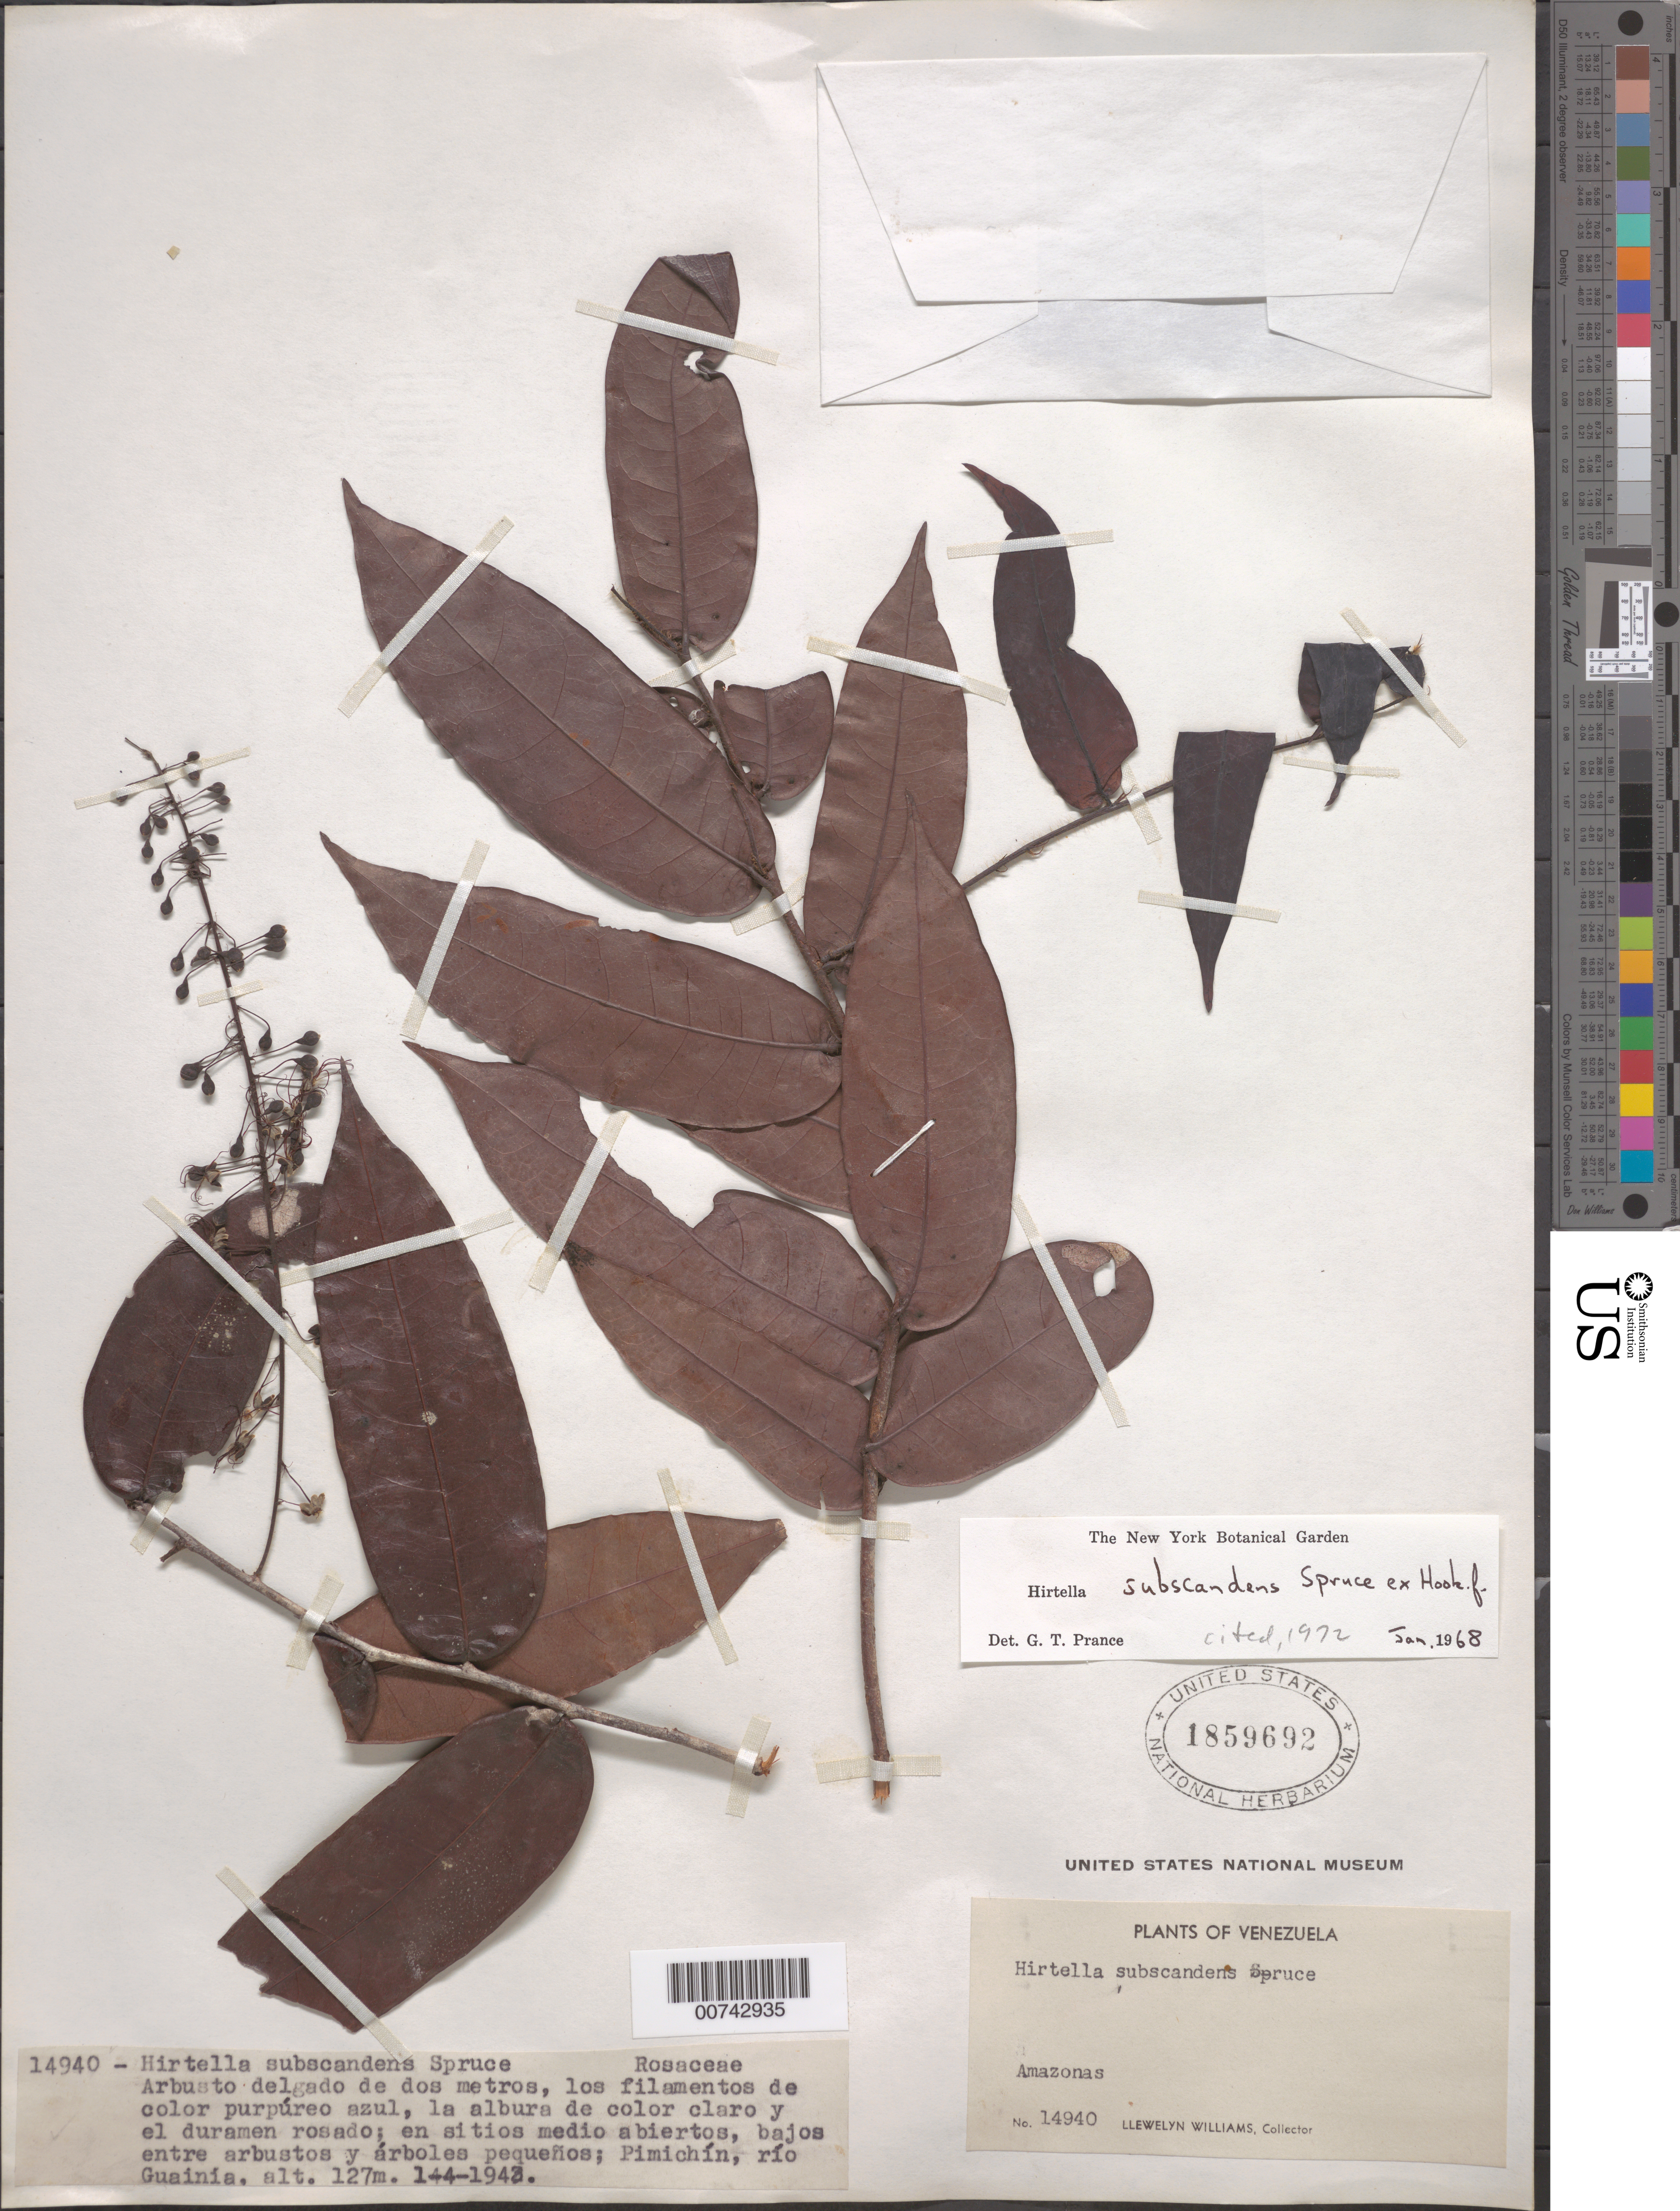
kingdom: Plantae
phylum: Tracheophyta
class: Magnoliopsida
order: Malpighiales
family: Chrysobalanaceae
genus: Hirtella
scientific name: Hirtella subscandens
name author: Spruce ex Hook. f.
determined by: Prance, G. T.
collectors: Ll. Williams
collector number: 14940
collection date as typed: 1-Apr-42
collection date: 1942-04-01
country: Venezuela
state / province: Amazonas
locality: Caño Pimichín, Río Guainía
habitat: Sitios medio abiertos, bajos entre arbustos y arboles pequenos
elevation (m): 120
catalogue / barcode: US 1859692